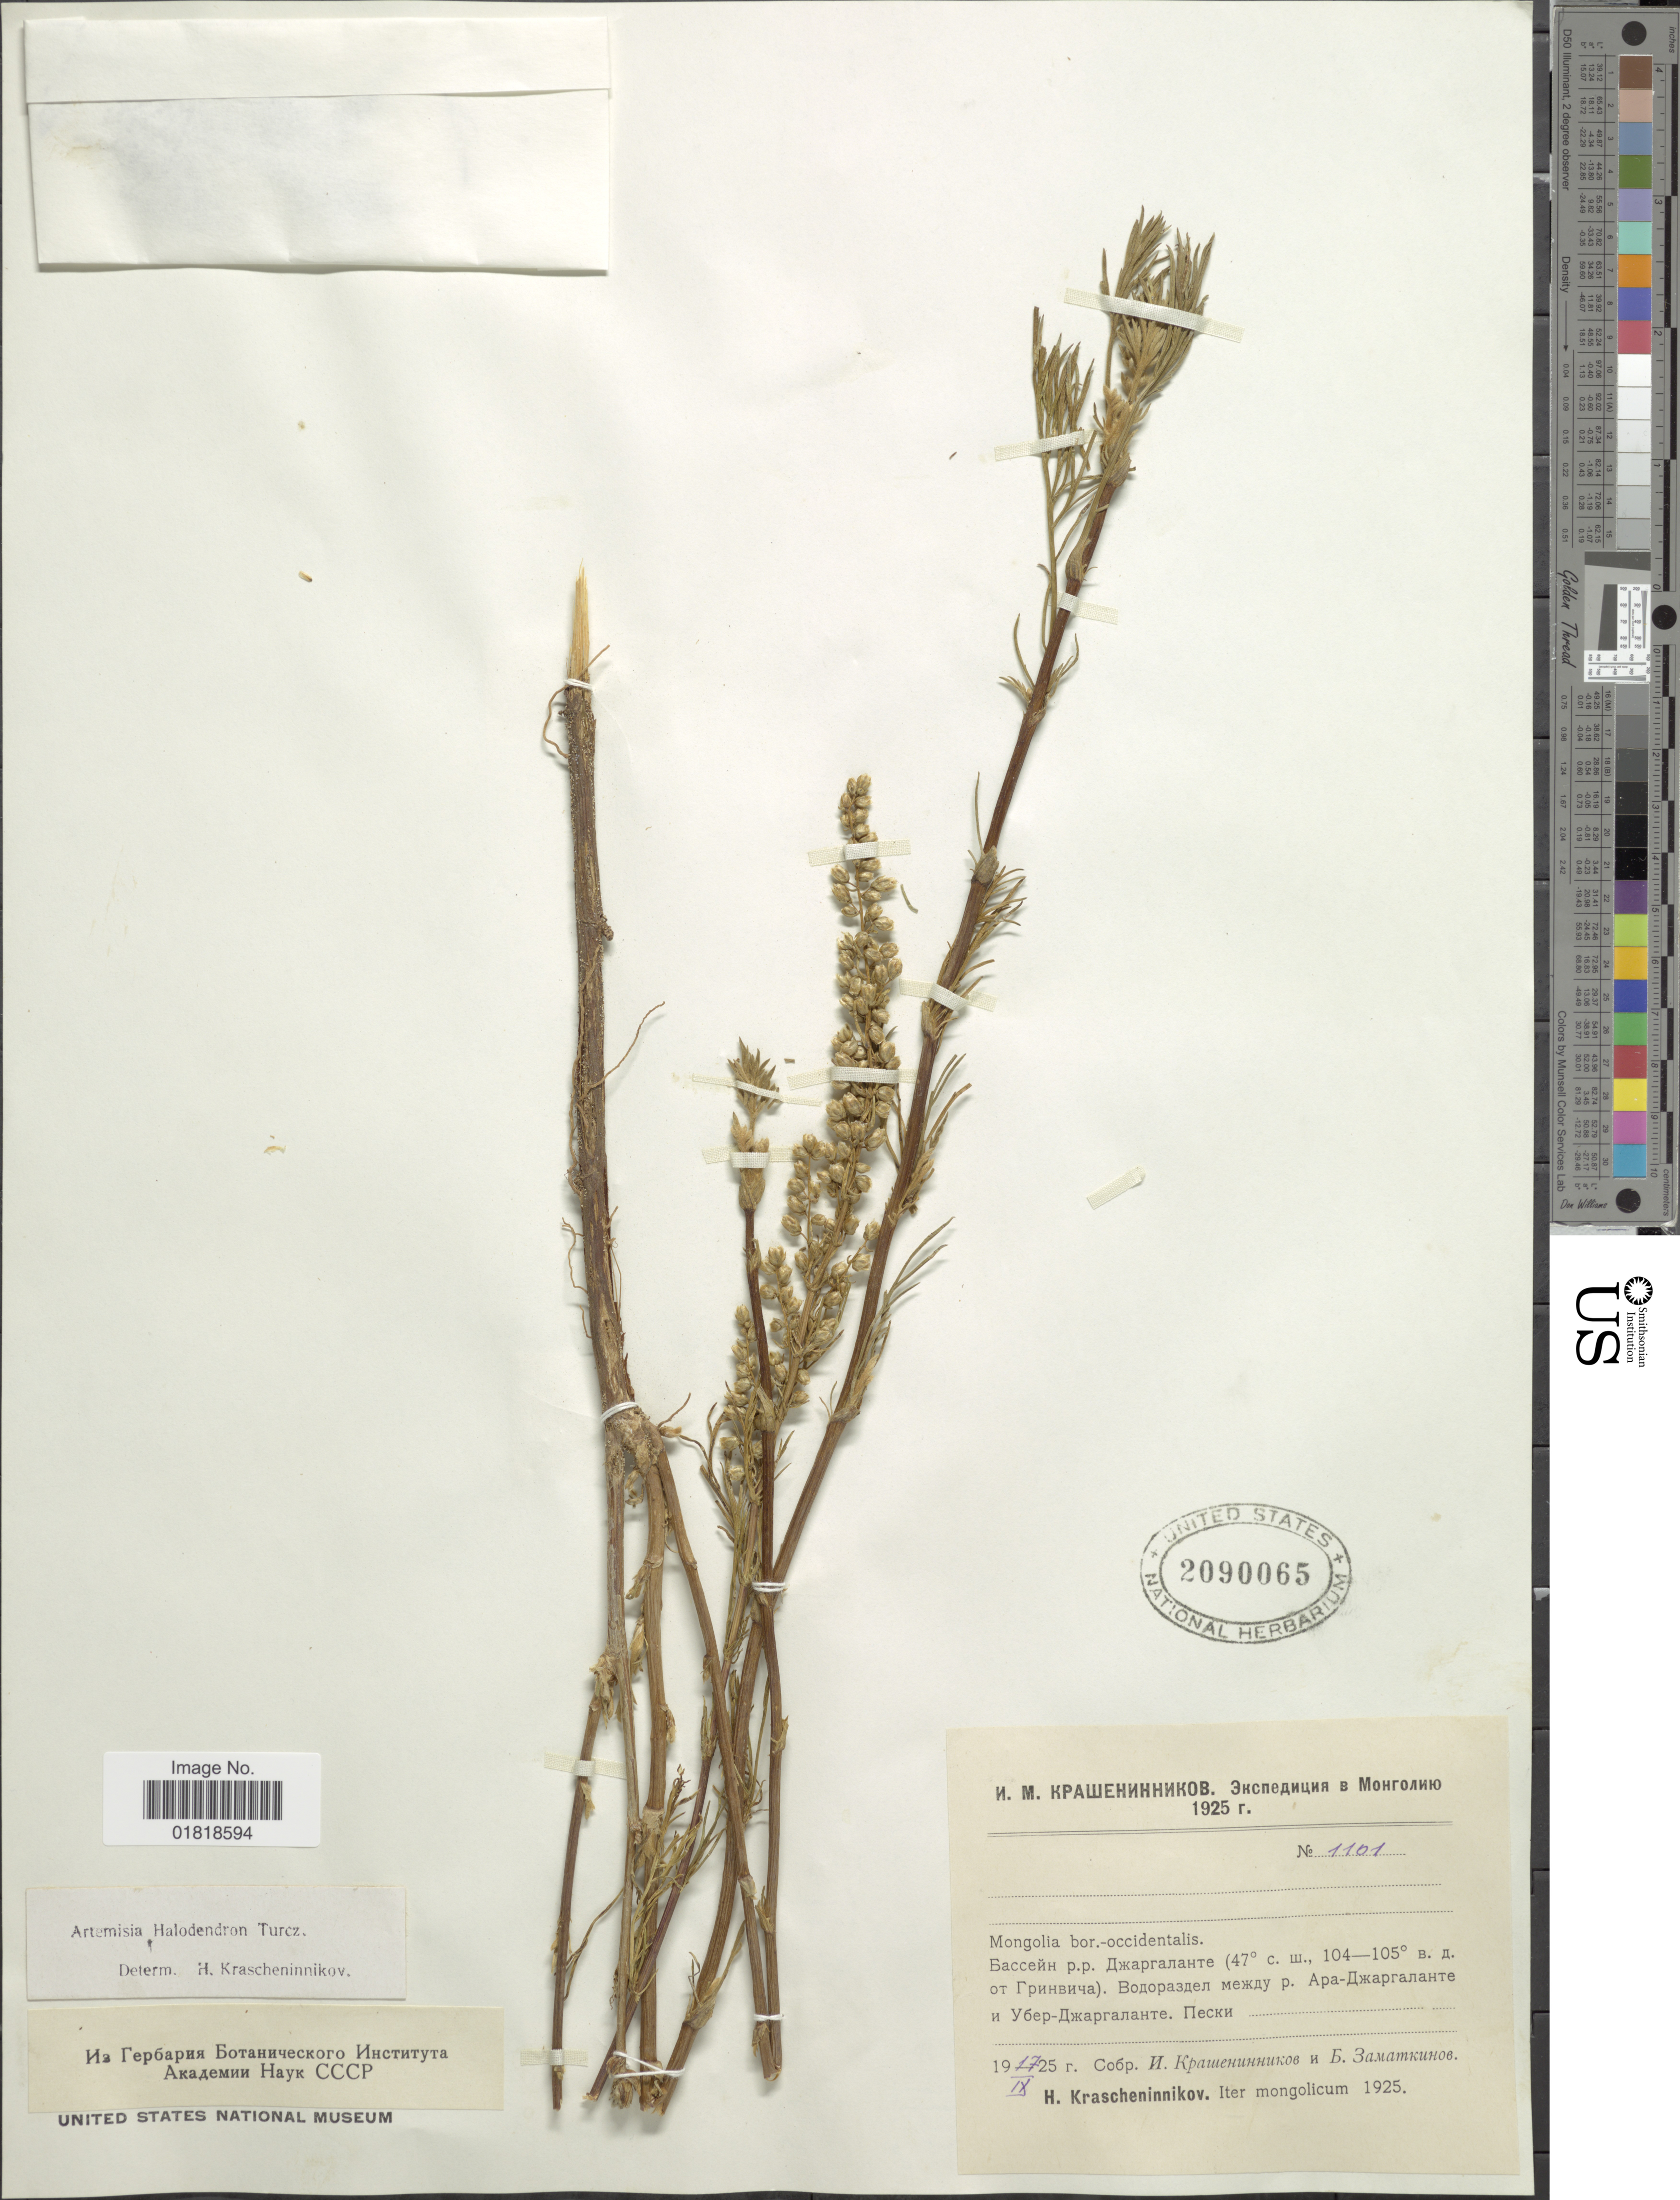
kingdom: Plantae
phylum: Tracheophyta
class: Magnoliopsida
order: Asterales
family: Asteraceae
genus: Artemisia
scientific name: Artemisia halodendron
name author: Turcz.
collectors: H. Krascheninnikov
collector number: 1101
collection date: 1925-09-17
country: Mongolia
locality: Mongolia bor.-occidentalis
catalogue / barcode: US 2090065